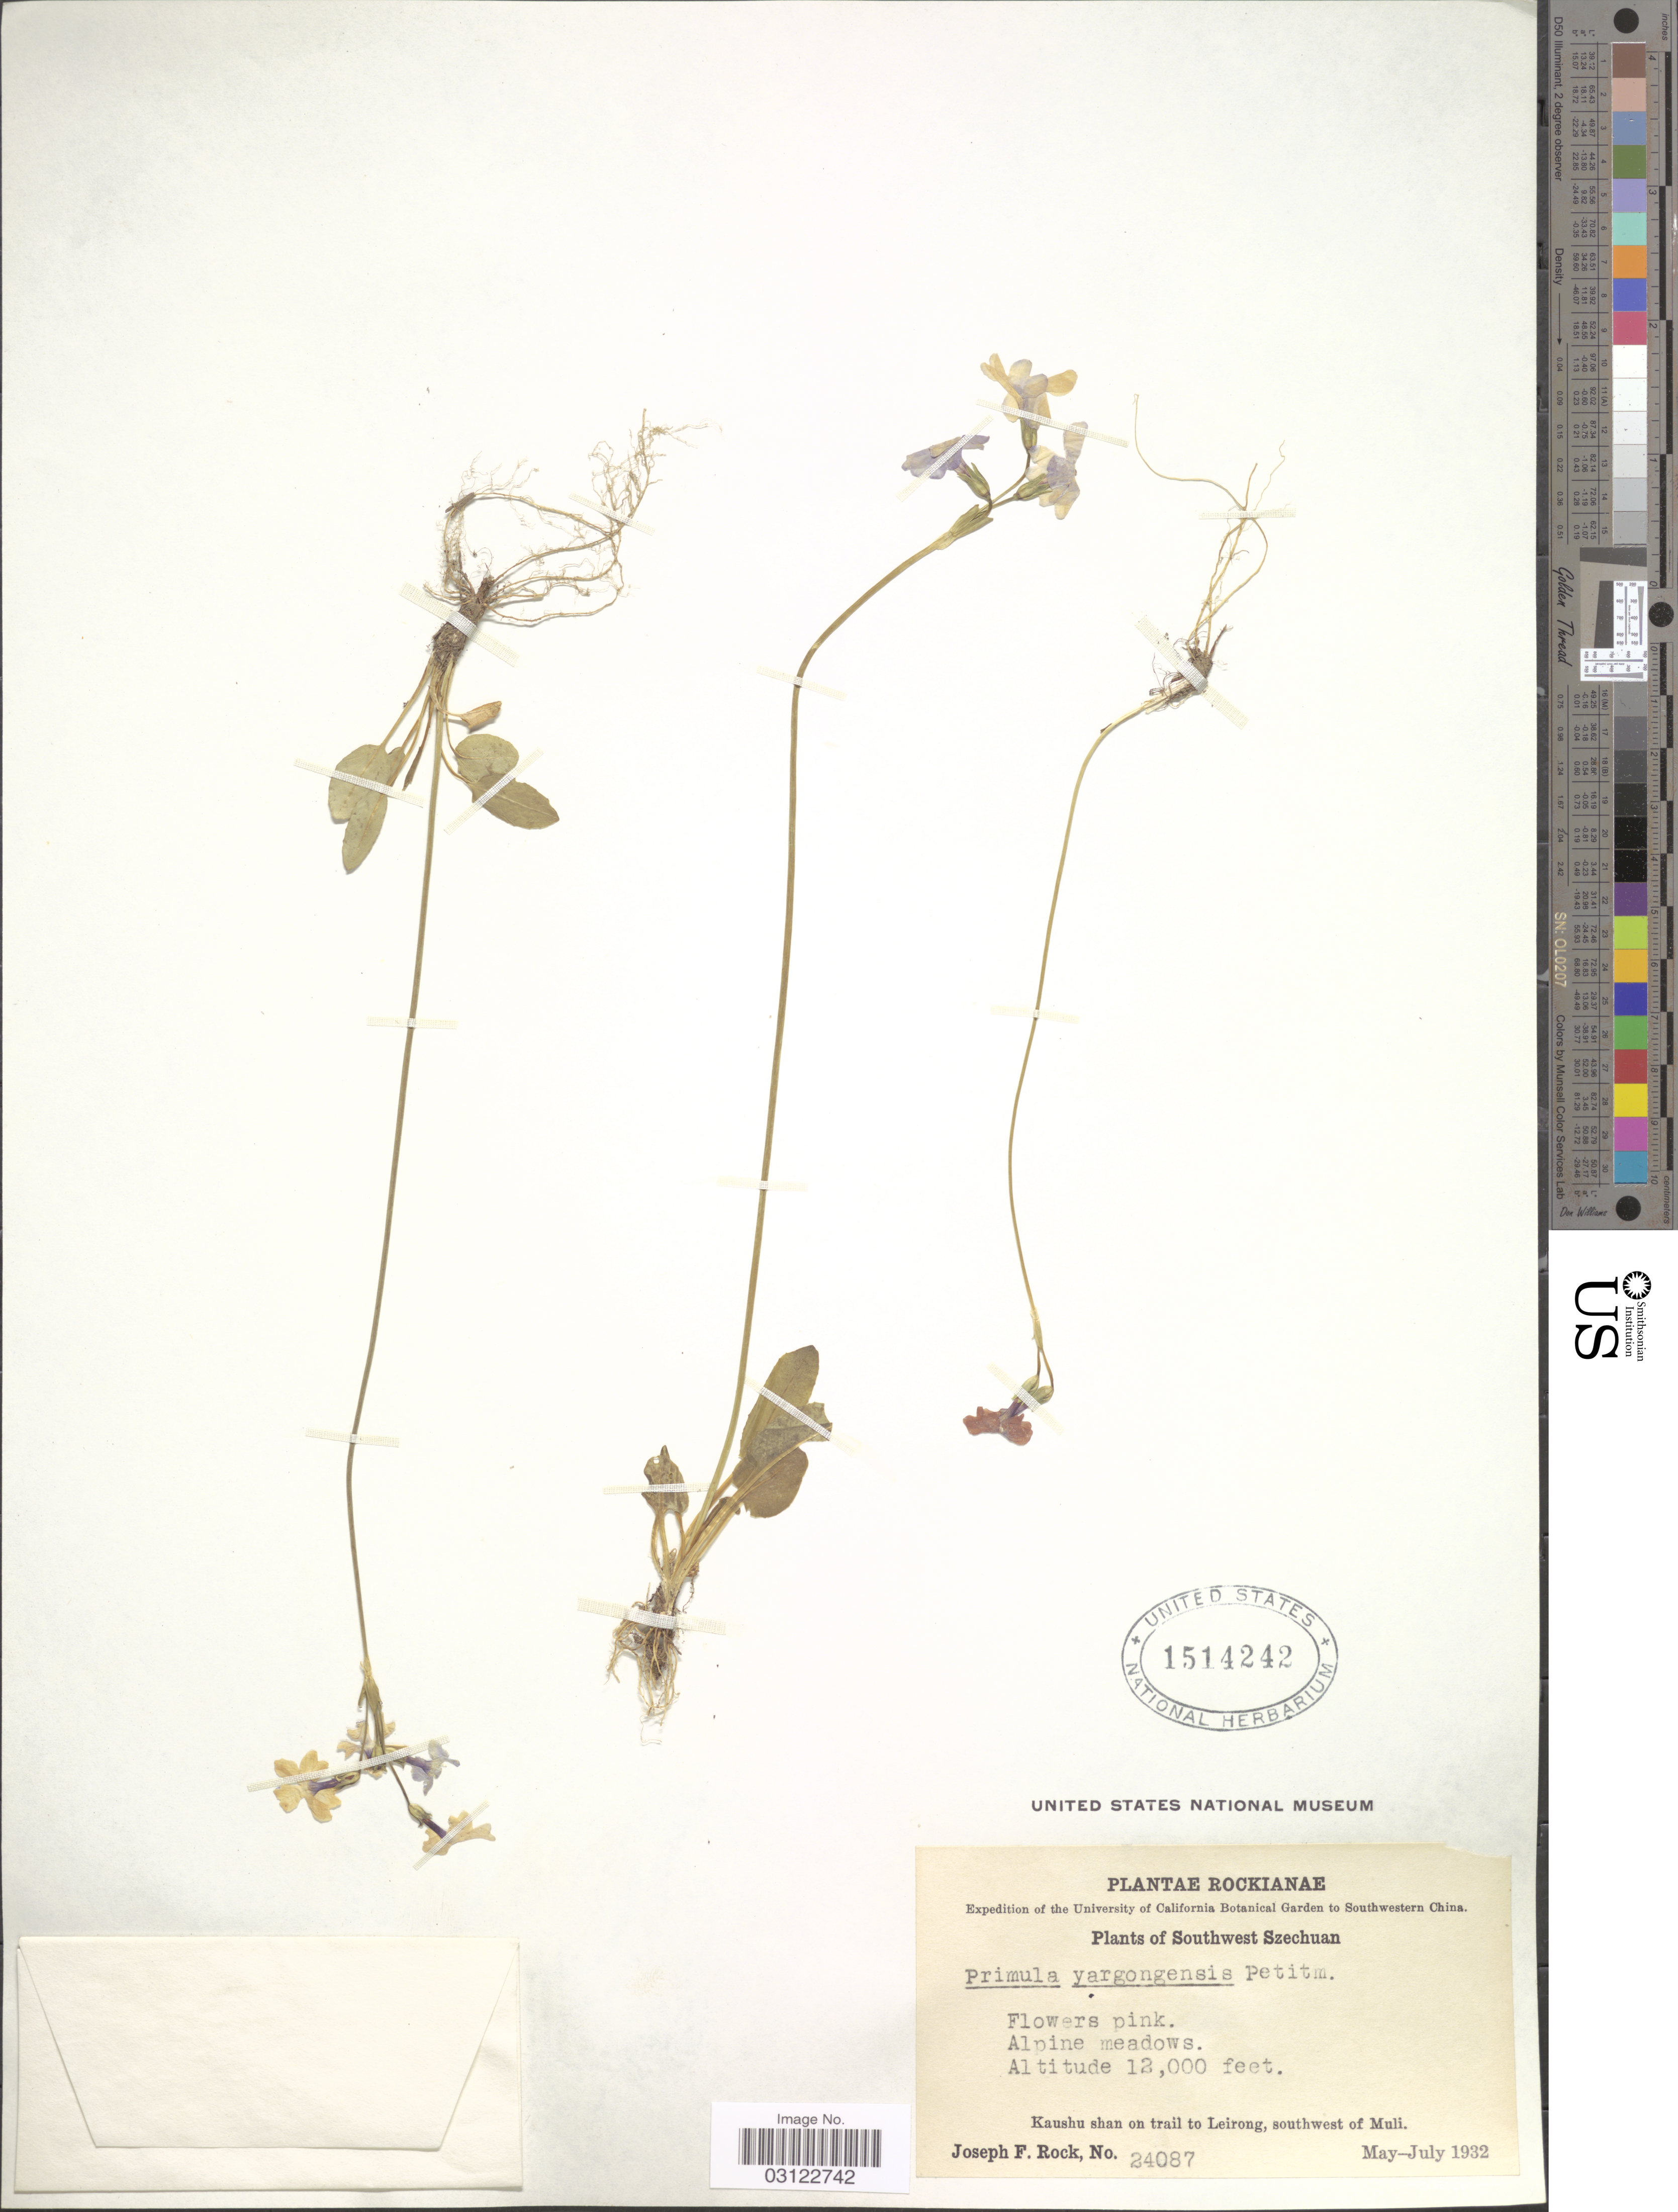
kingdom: Plantae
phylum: Tracheophyta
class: Magnoliopsida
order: Ericales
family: Primulaceae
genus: Primula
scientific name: Primula yargongensis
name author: Petitm.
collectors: J. F. Rock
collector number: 24087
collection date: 1932-05/1932-07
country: China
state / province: Sichuan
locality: Southwestern China. Southwest Szechuan. Alpine meadows. Kaushu shan on trail to Leirong, southwest of Muli.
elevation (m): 3658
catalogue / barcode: US 1514242